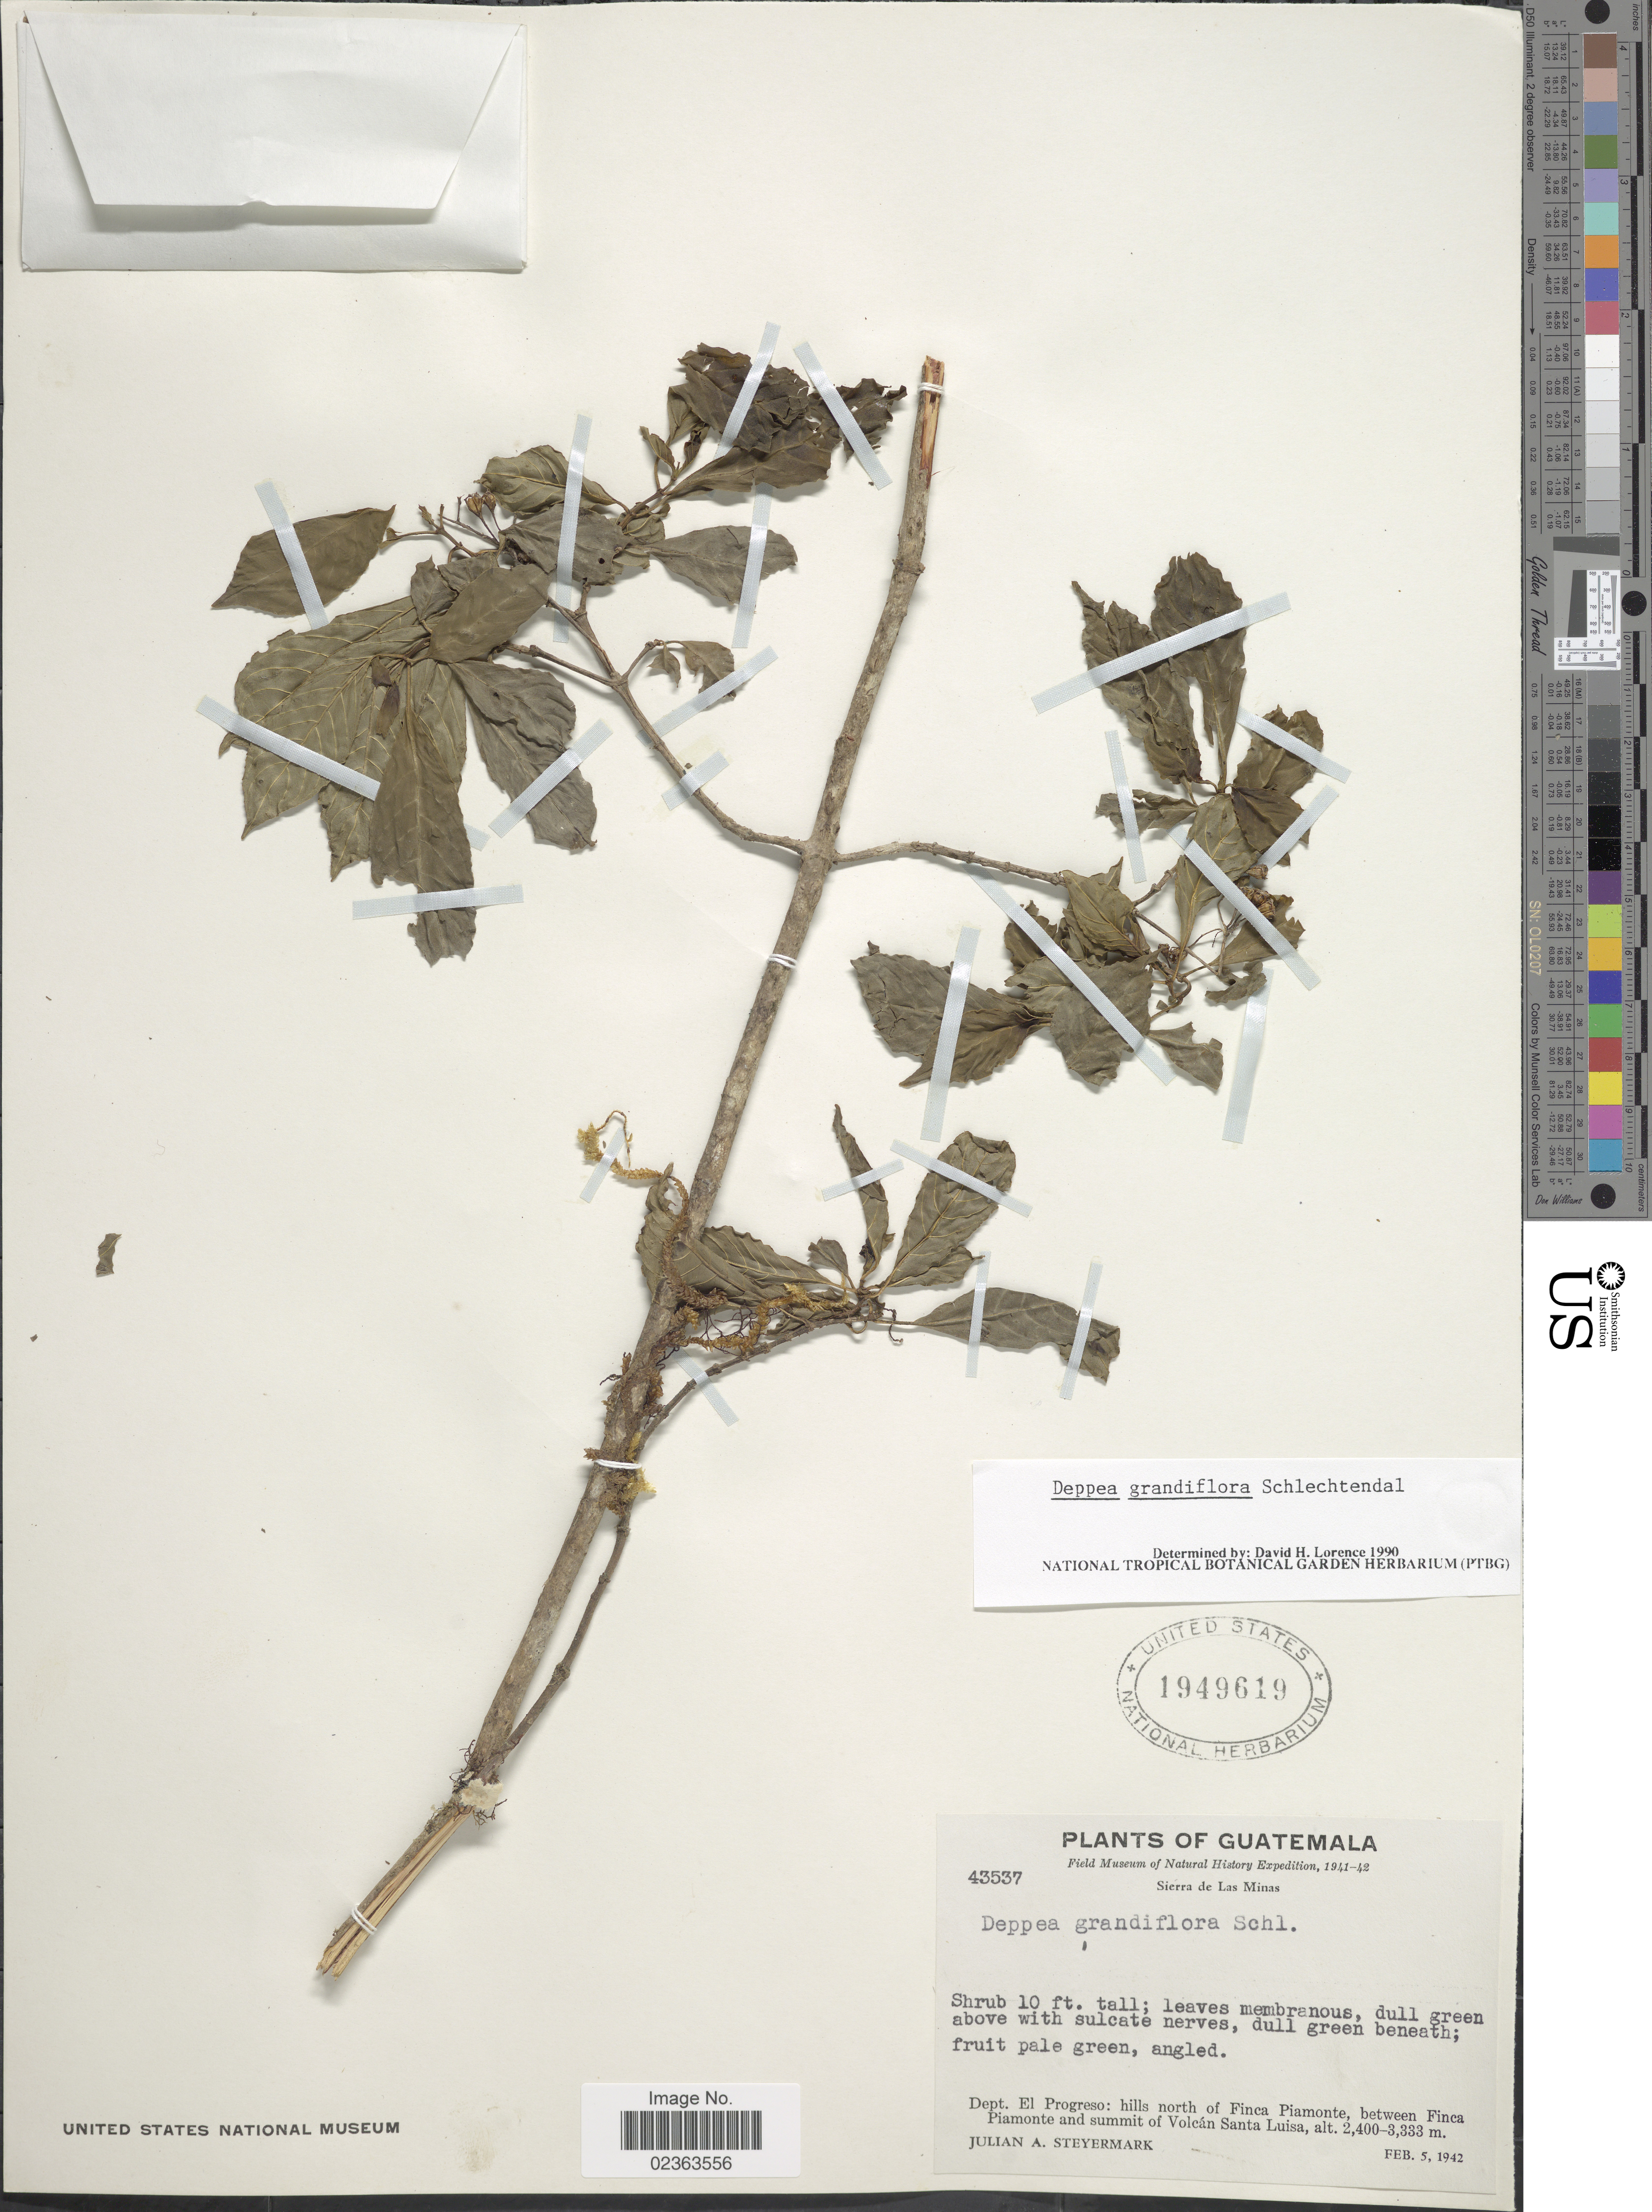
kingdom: Plantae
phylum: Tracheophyta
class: Magnoliopsida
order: Gentianales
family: Rubiaceae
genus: Deppea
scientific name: Deppea grandiflora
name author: Schltdl.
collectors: J. Steyermark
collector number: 43537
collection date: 1942-02-05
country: Guatemala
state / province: El Progreso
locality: Sierra de Las Minas, Dept. El Progreso: hills north of Finca Piamonte, between Finca Piamonte and summit of Volcán Santa Luisa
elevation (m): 2400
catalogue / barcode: US 1949619